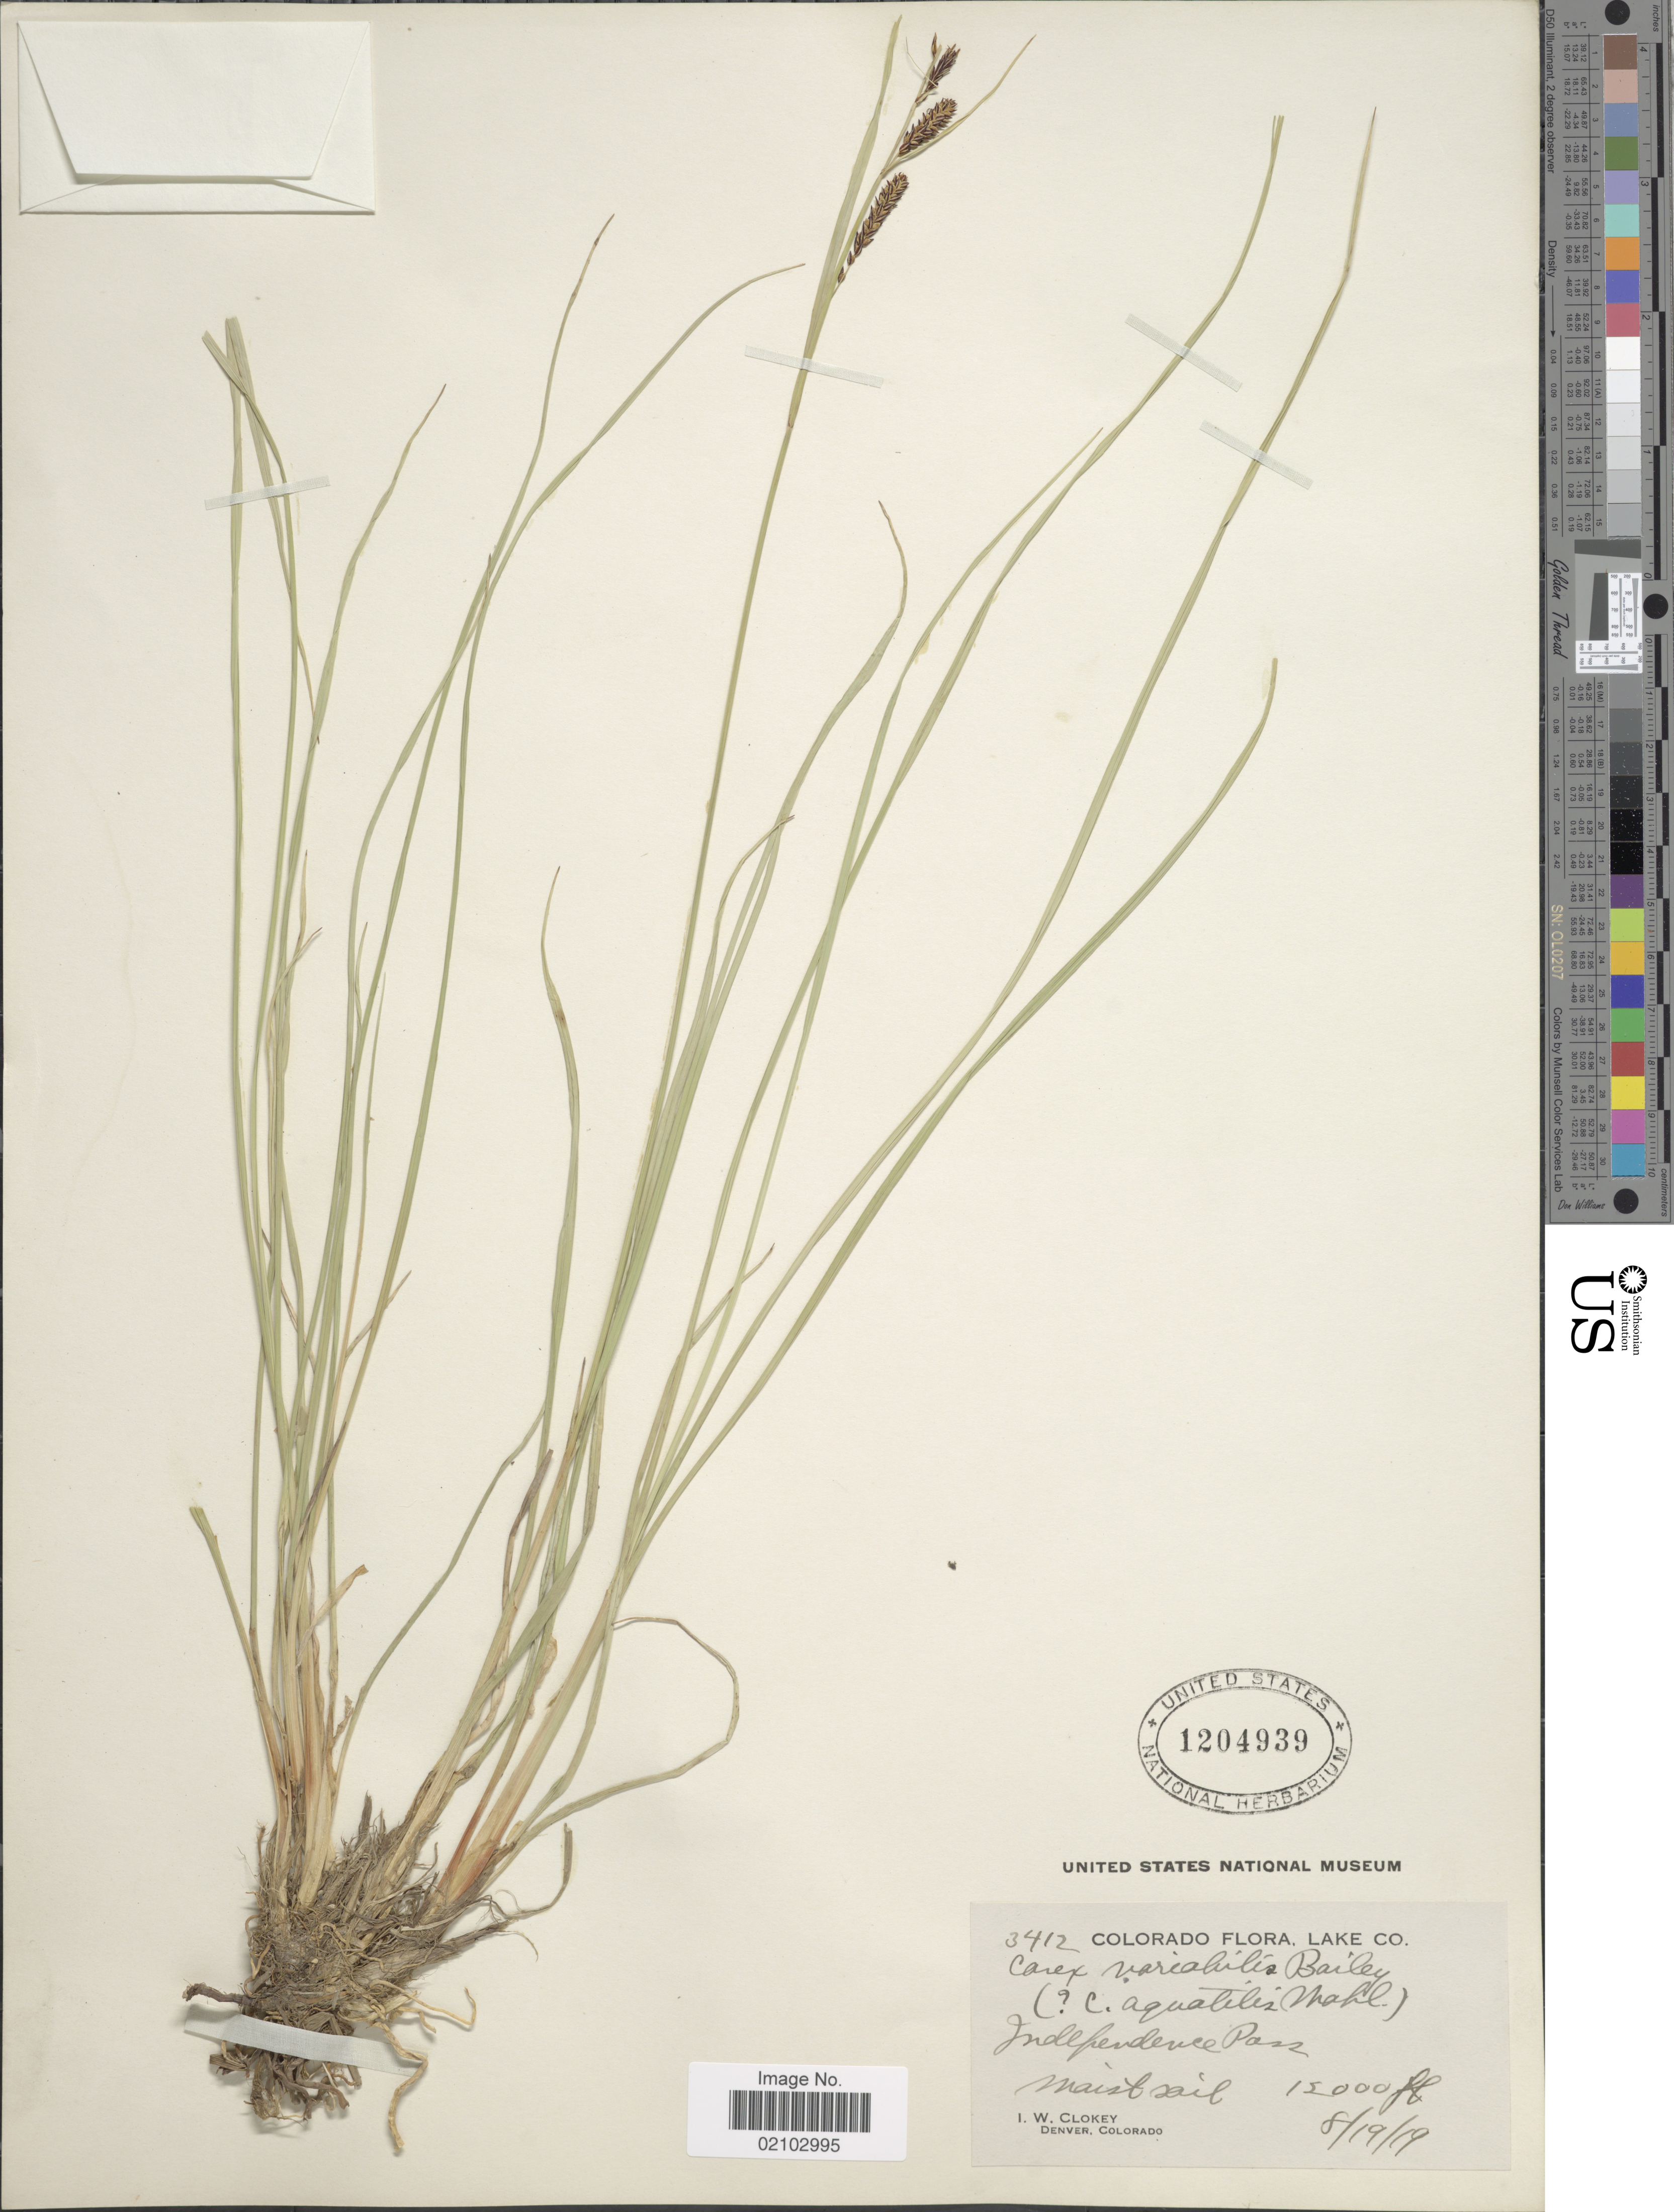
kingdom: Plantae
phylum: Tracheophyta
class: Liliopsida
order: Poales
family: Cyperaceae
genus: Carex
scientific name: Carex aquatilis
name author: Wahlenb.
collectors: I. W. Clokey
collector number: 3412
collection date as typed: Transcribed d/m/y: 19/8/19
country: United States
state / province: Colorado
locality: Lake Co., Lake Creek, Independence Pass, moist soil.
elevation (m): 3658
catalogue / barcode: US 1204939